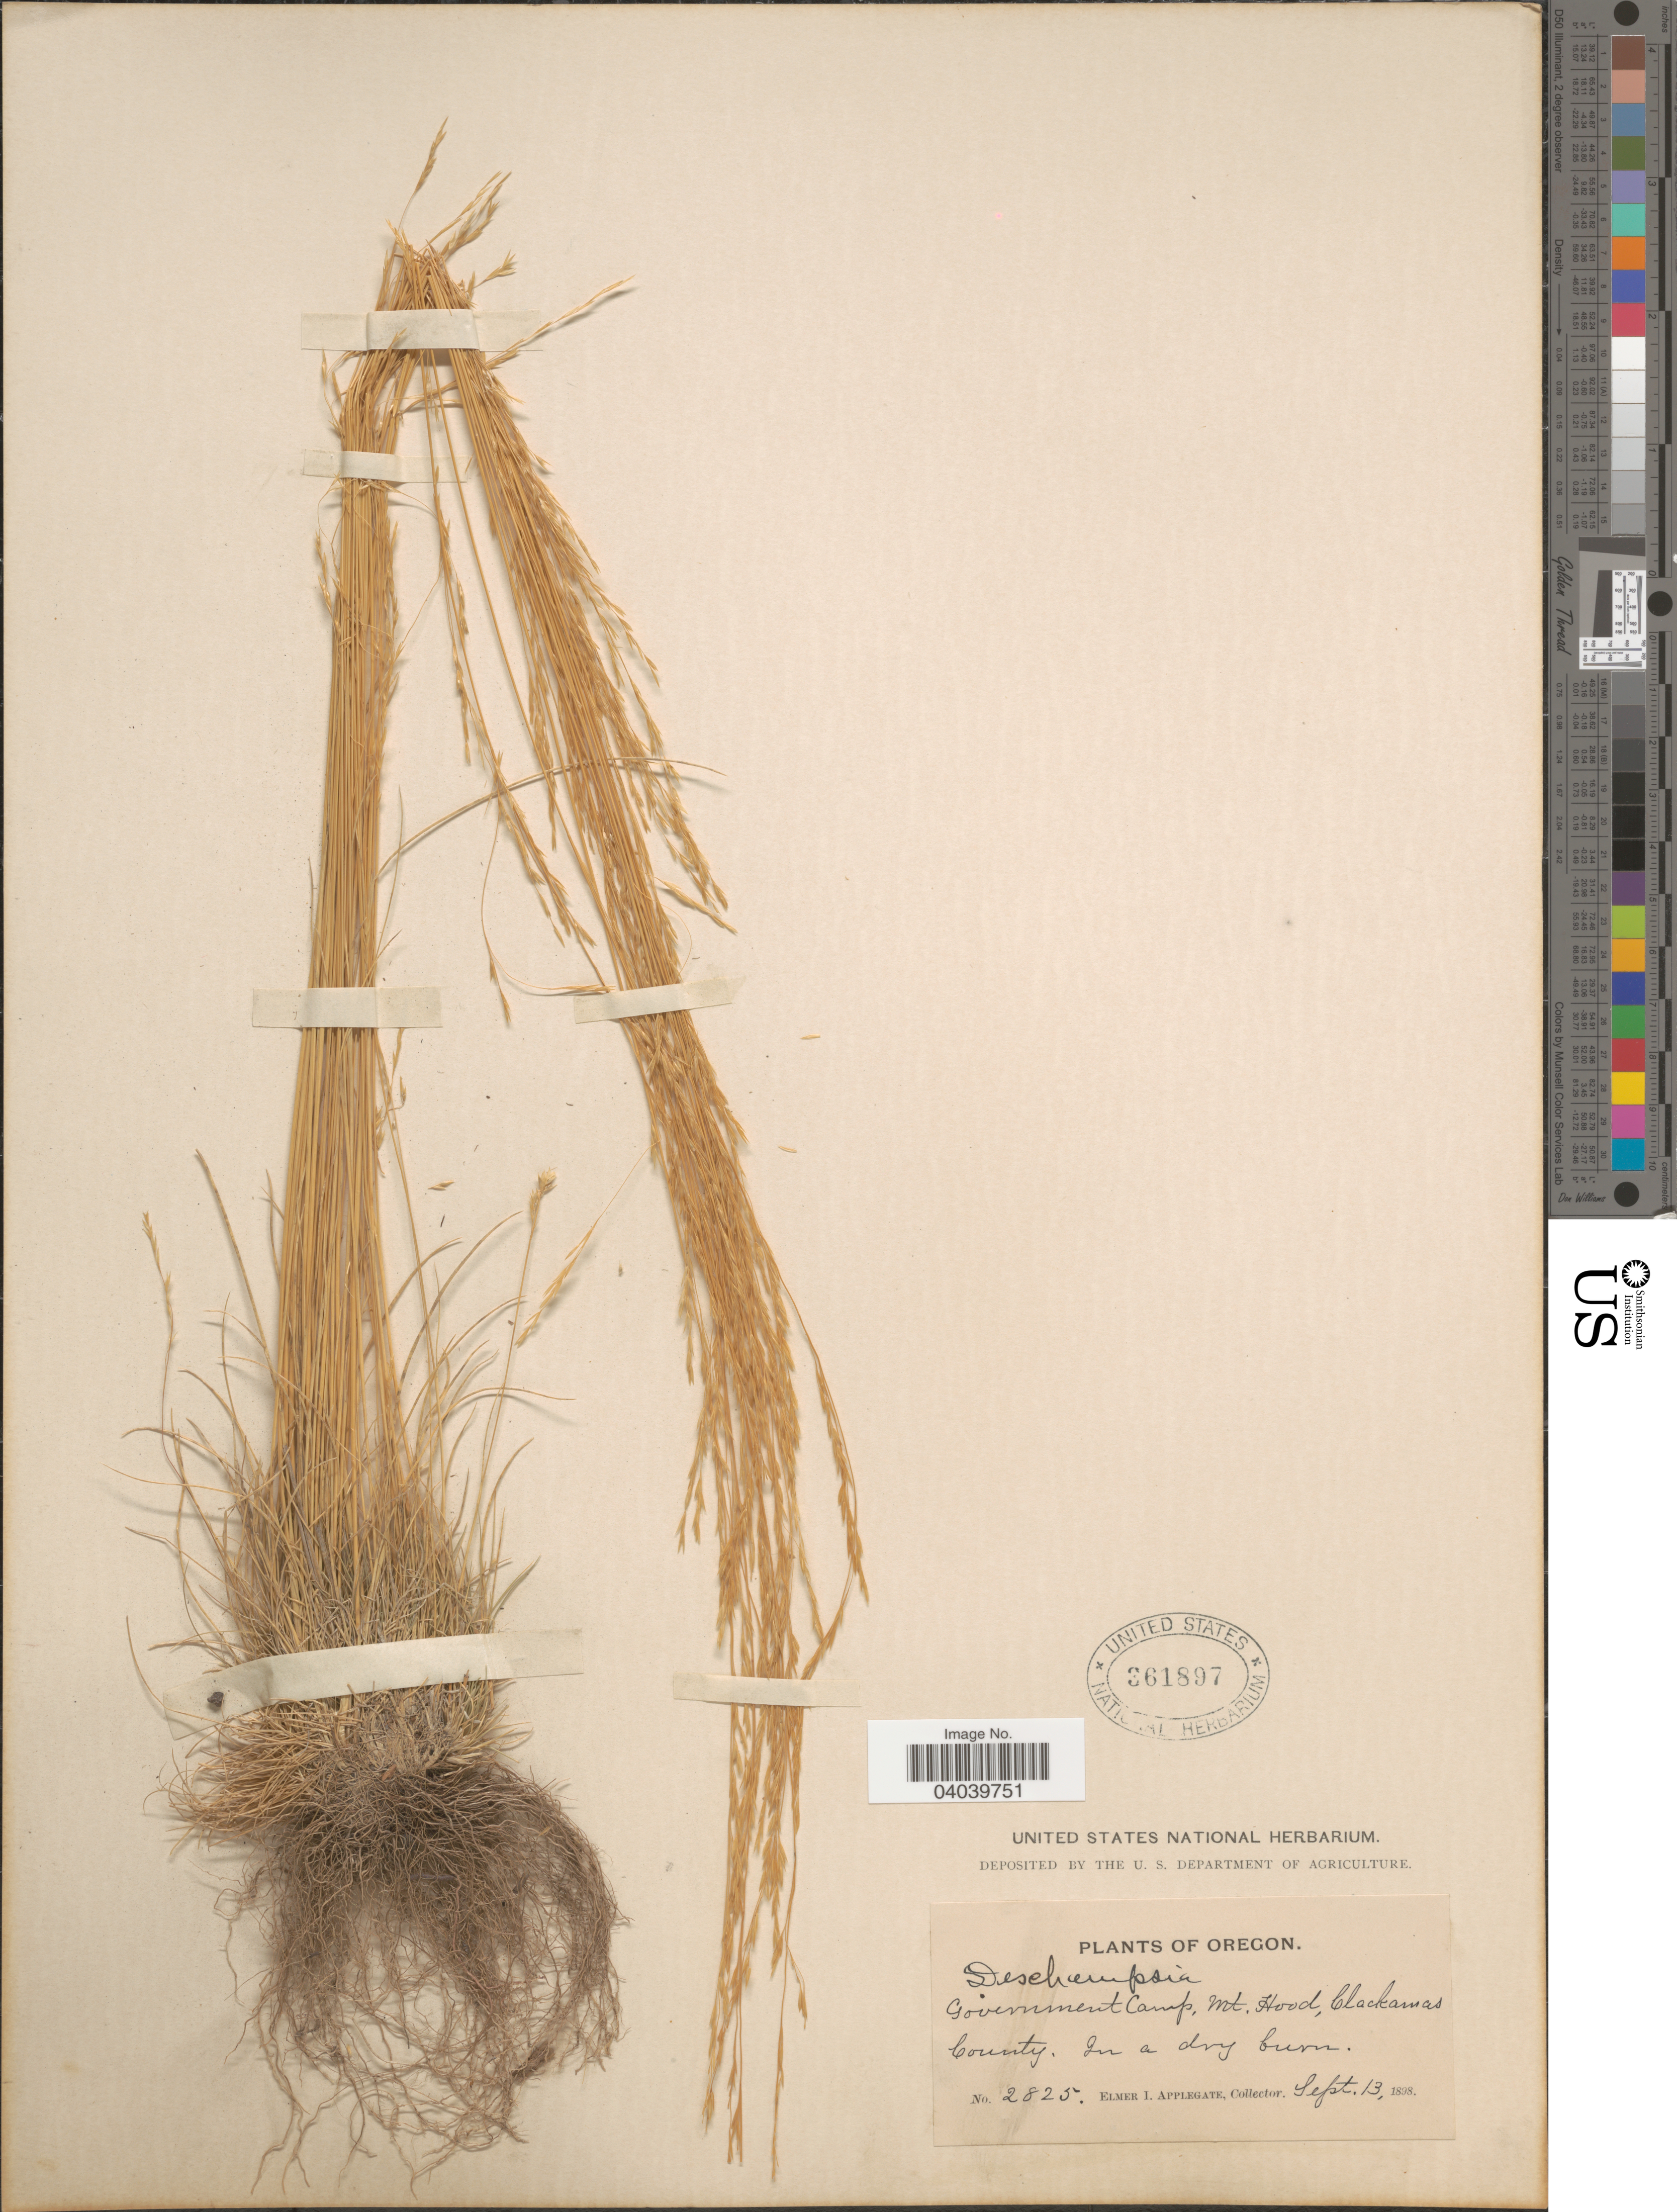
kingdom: Plantae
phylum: Tracheophyta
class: Liliopsida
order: Poales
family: Poaceae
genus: Deschampsia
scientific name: Deschampsia elongata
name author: (Hook.) Munro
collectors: E. I. Applegate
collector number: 2825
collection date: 1898-09-13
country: United States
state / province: Oregon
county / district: Clackamas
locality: Government Camp, Mt. Hood, Clackamas County.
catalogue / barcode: US 361897